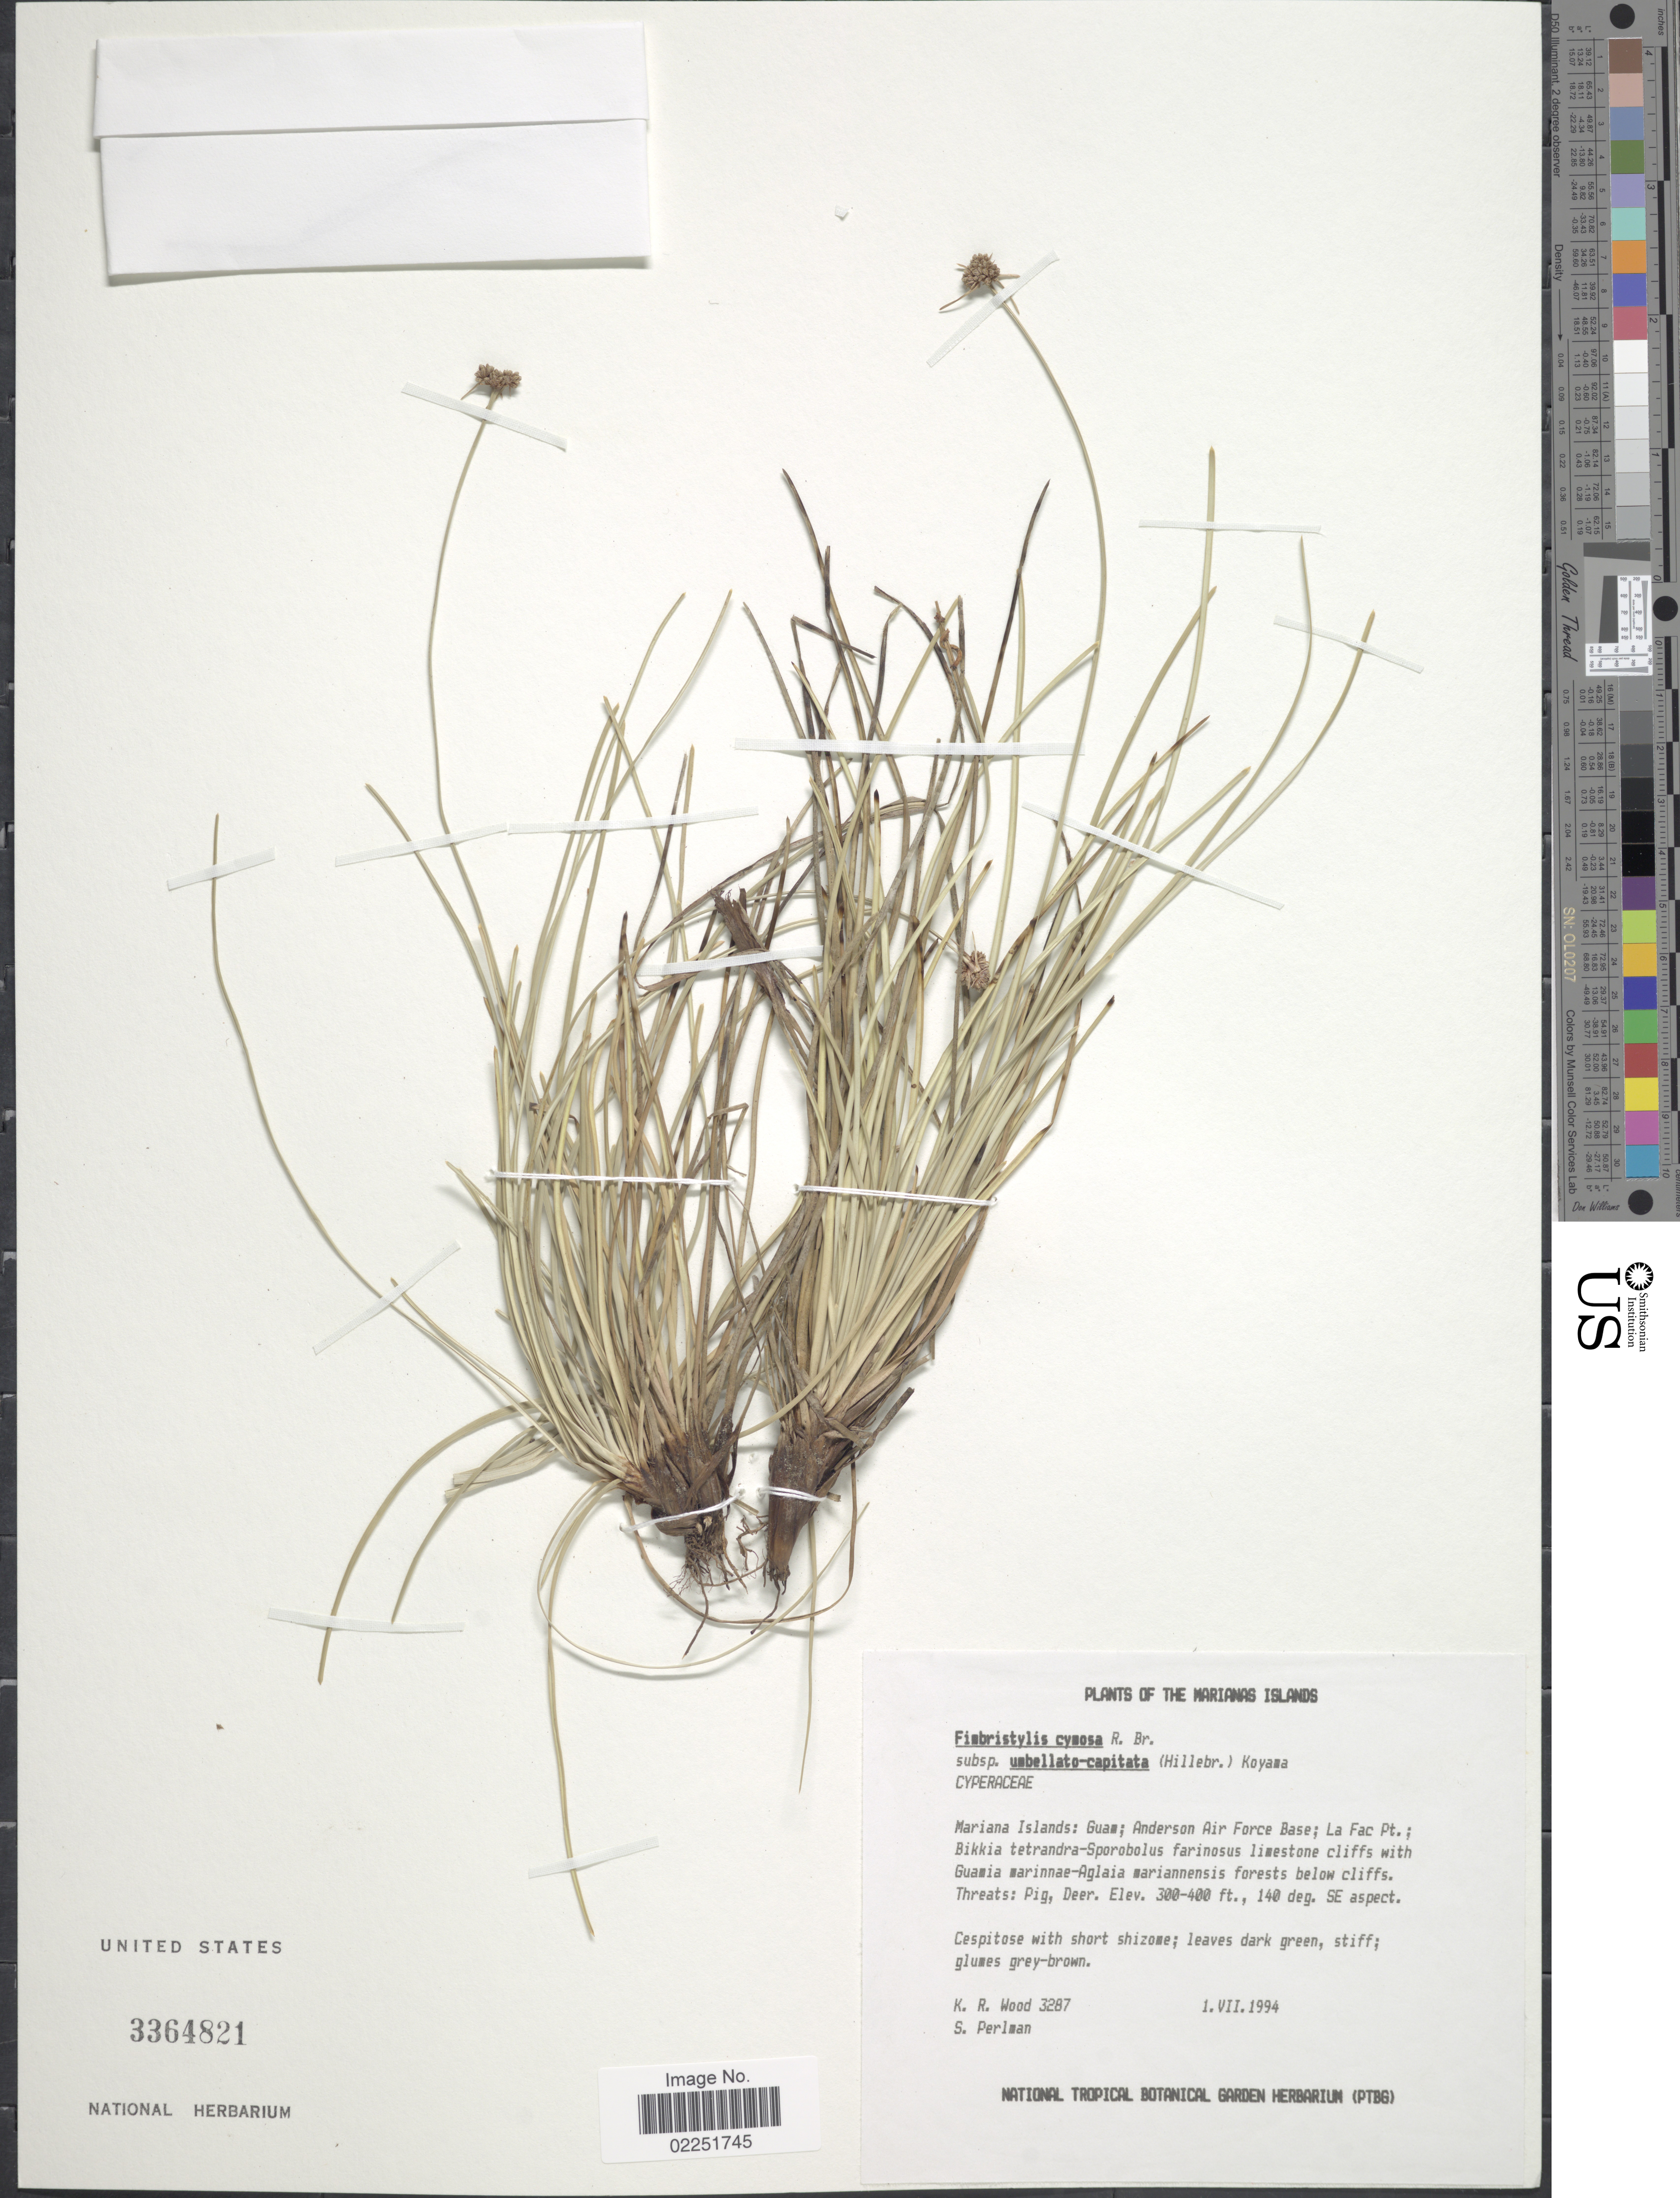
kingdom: Plantae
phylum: Tracheophyta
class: Liliopsida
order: Poales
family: Cyperaceae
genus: Fimbristylis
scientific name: Fimbristylis cymosa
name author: R. Br.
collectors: K. R. Wood & S. Perlman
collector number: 3287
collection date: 1994-07-01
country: Guam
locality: The Mariana Islands. Andersen Air Force Base; La Fac Pt. 140 deg. SE aspect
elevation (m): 91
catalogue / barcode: US 3364821